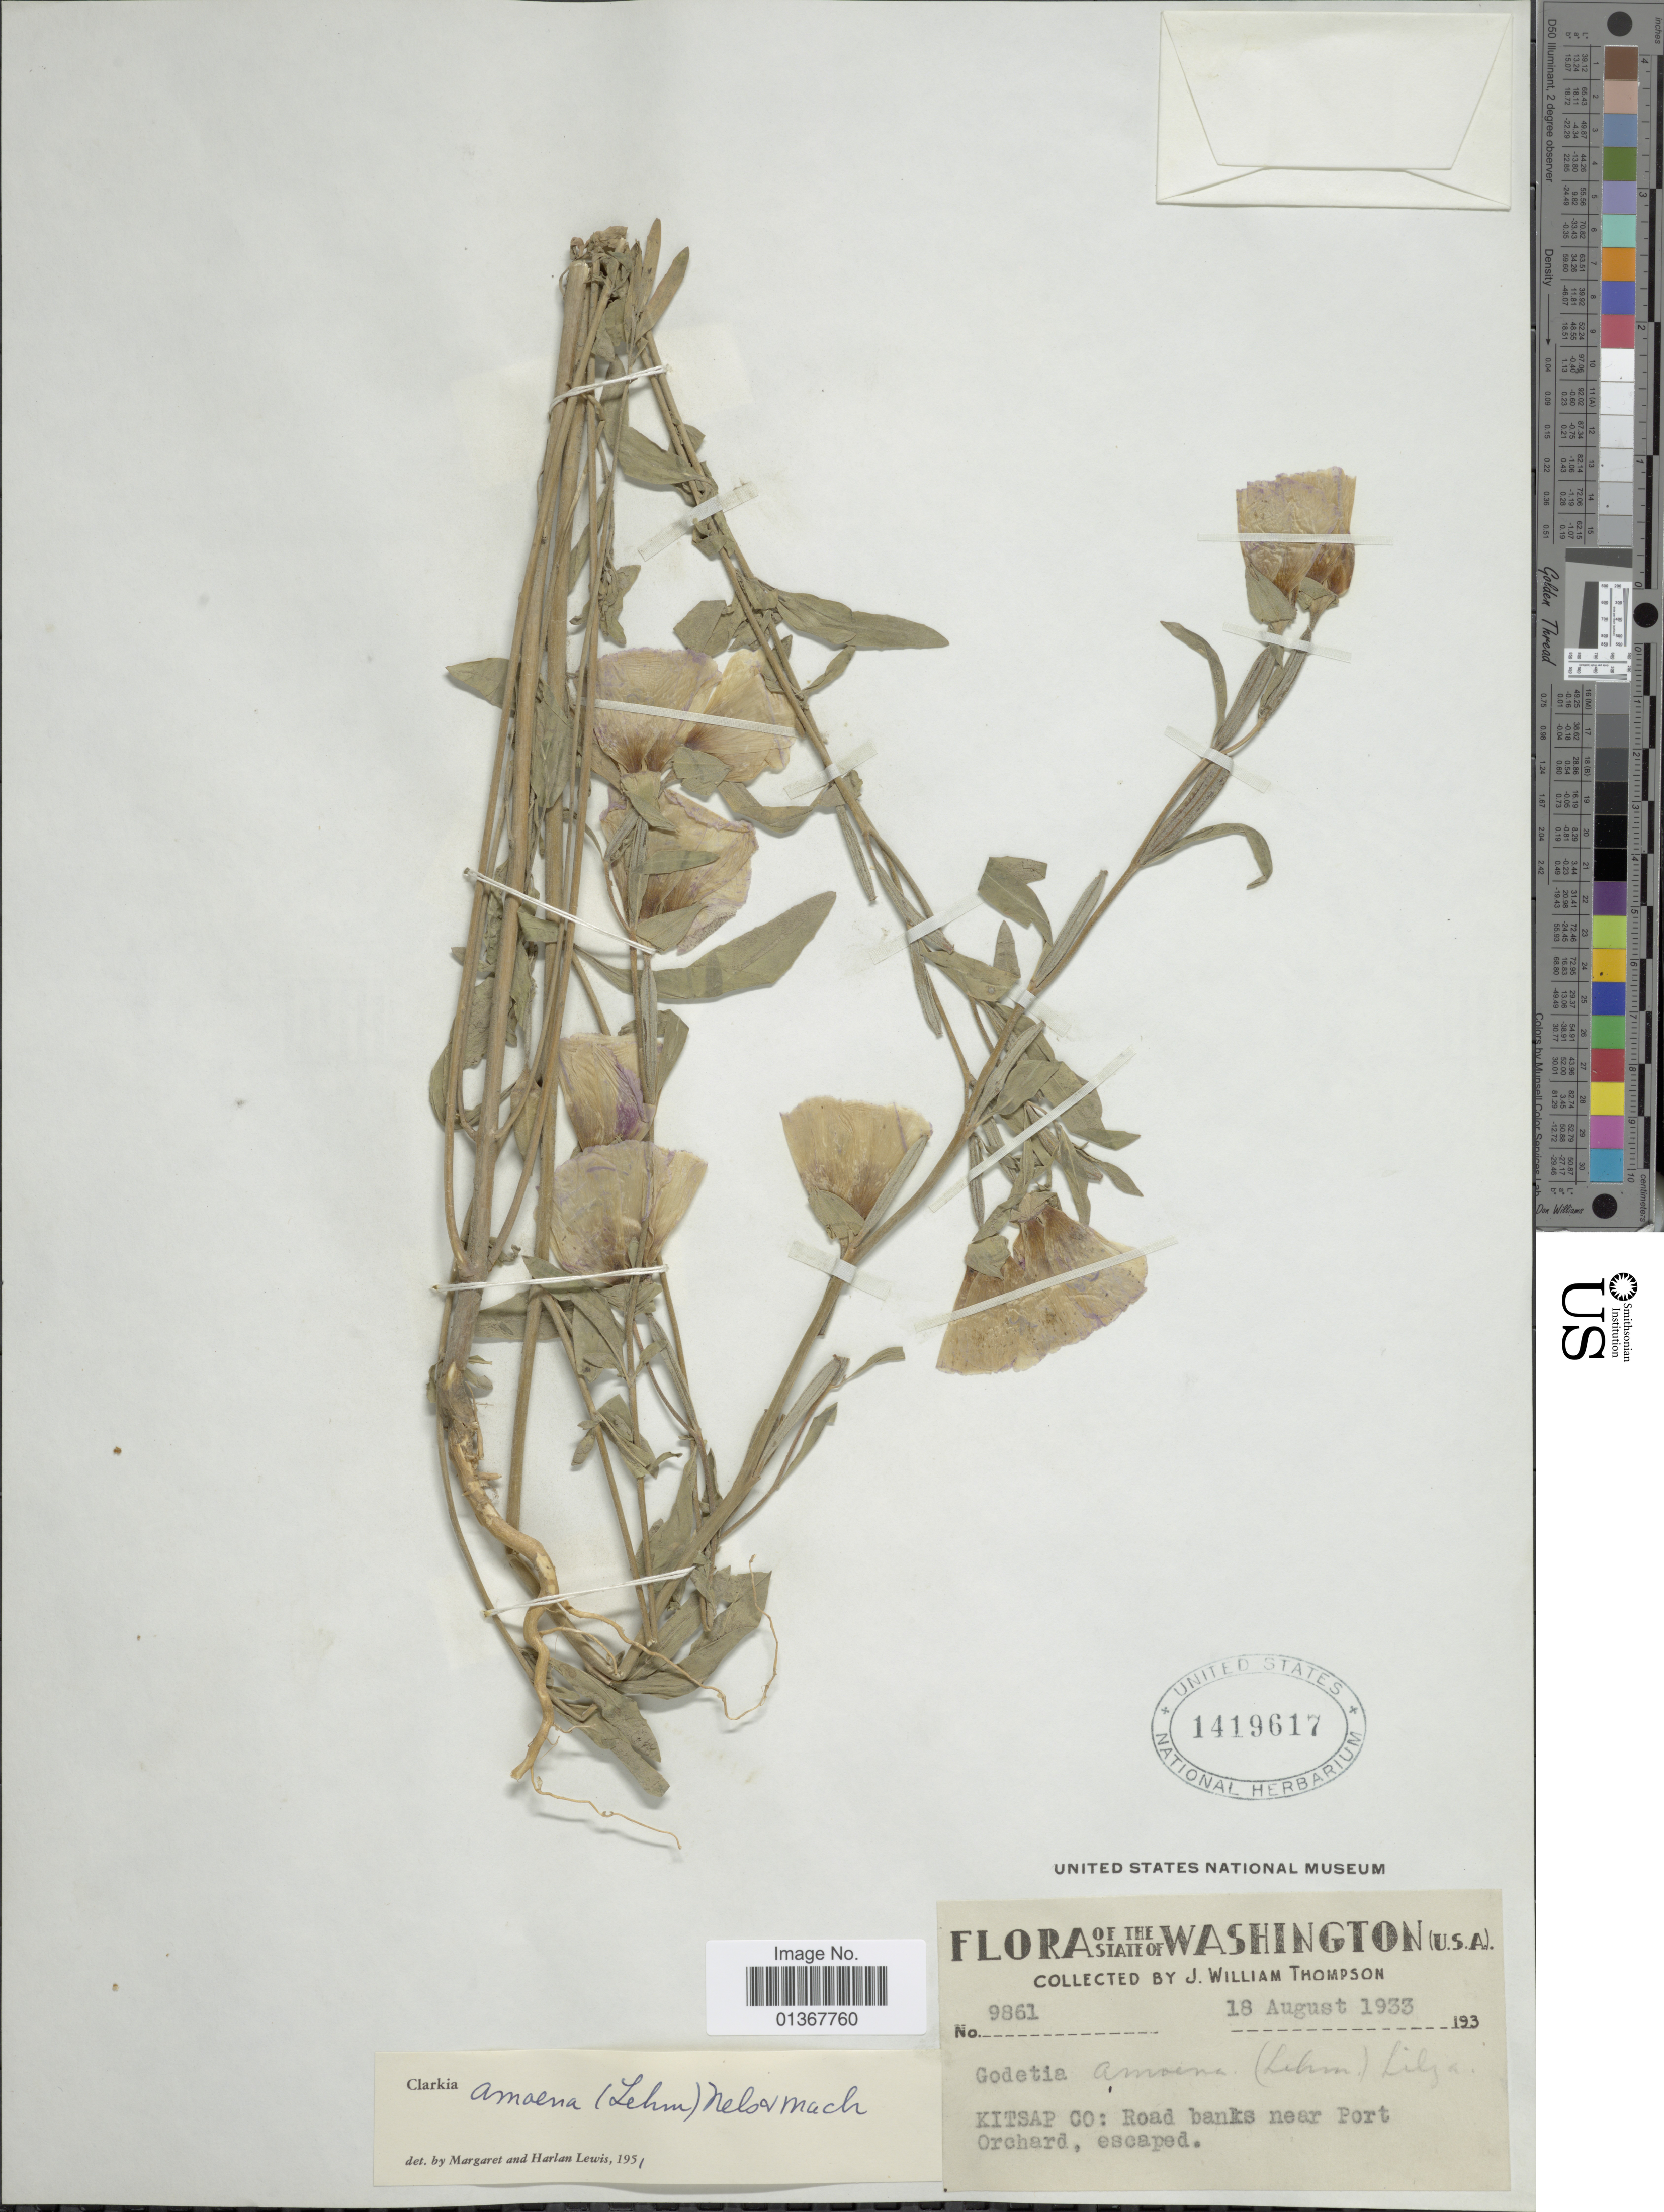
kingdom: Plantae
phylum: Tracheophyta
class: Magnoliopsida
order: Myrtales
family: Onagraceae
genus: Clarkia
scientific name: Clarkia amoena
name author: (Lehm.) A. Nelson & J.F. Macbr.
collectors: J. W. Thompson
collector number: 9861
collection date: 1933-08-18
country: United States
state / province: Washington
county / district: Kitsap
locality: Kitsap Co: Road banks near Port Orchard, escaped.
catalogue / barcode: US 1419617